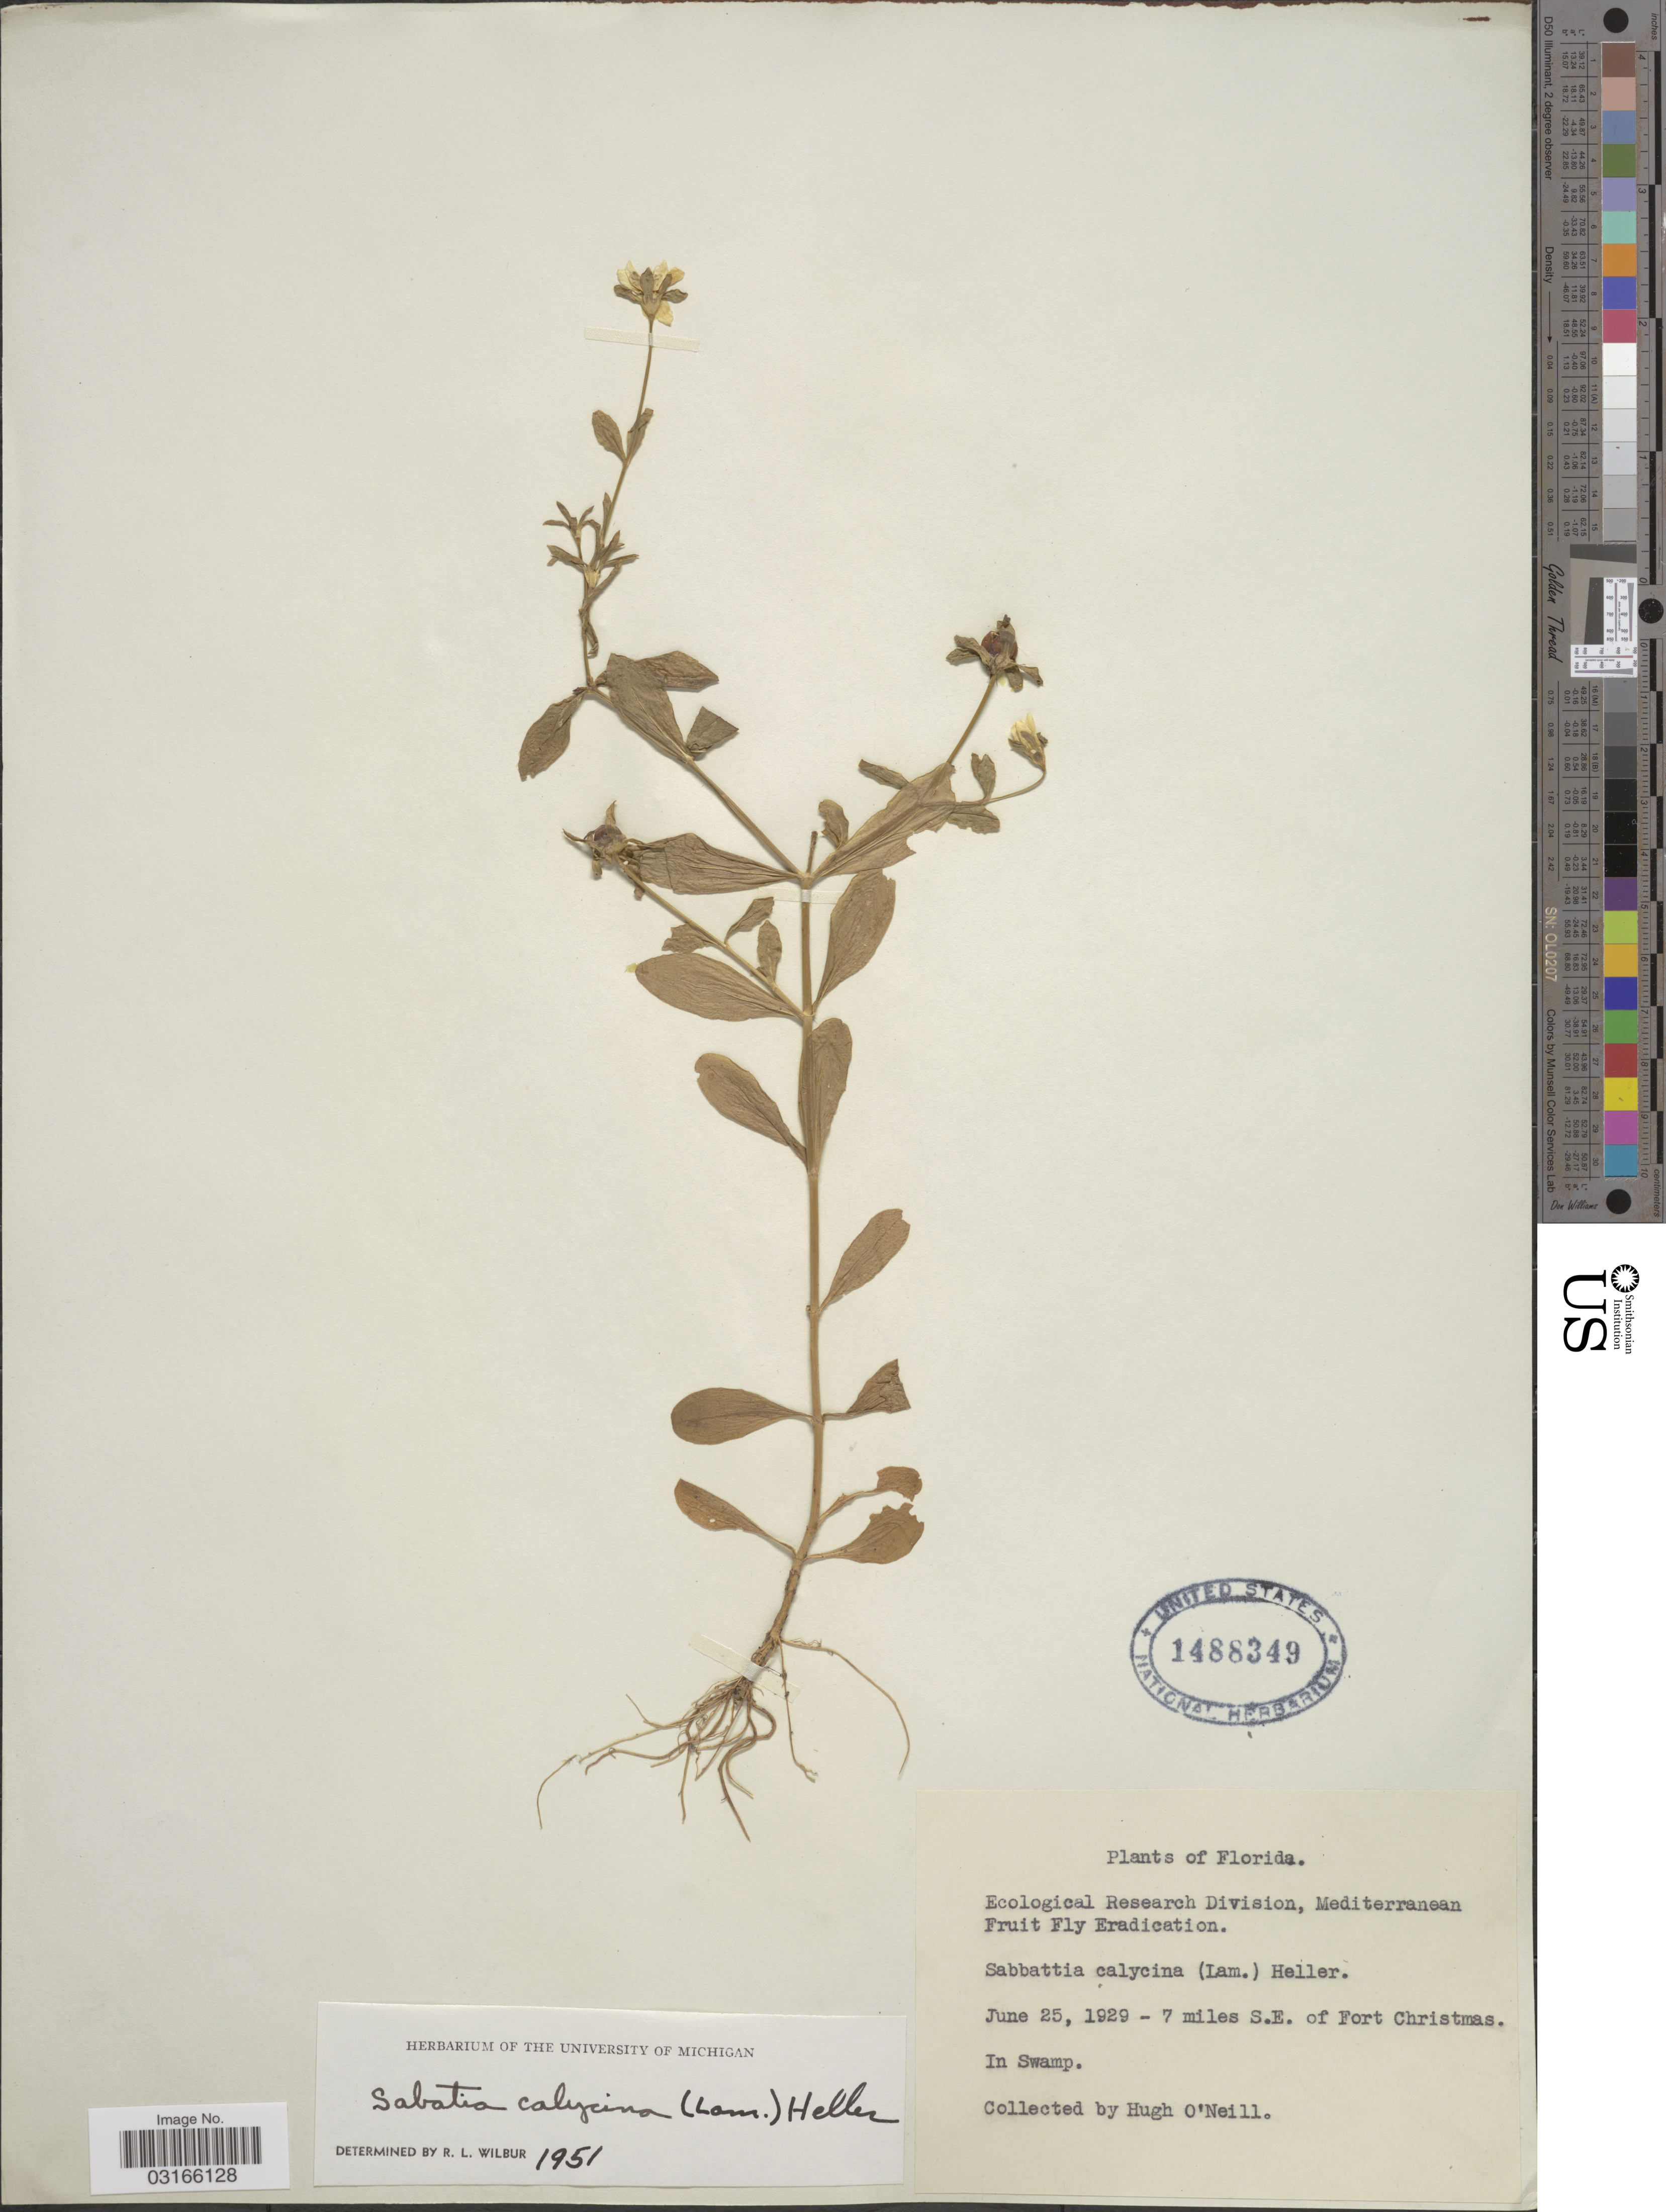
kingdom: Plantae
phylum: Tracheophyta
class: Magnoliopsida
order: Gentianales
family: Gentianaceae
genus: Sabatia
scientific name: Sabatia calycina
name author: (Lam.) A. Heller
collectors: H. O'Neill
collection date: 1929-06-25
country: United States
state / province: Florida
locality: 7 miles S.E. of Fort Christmas.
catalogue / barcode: US 1488349